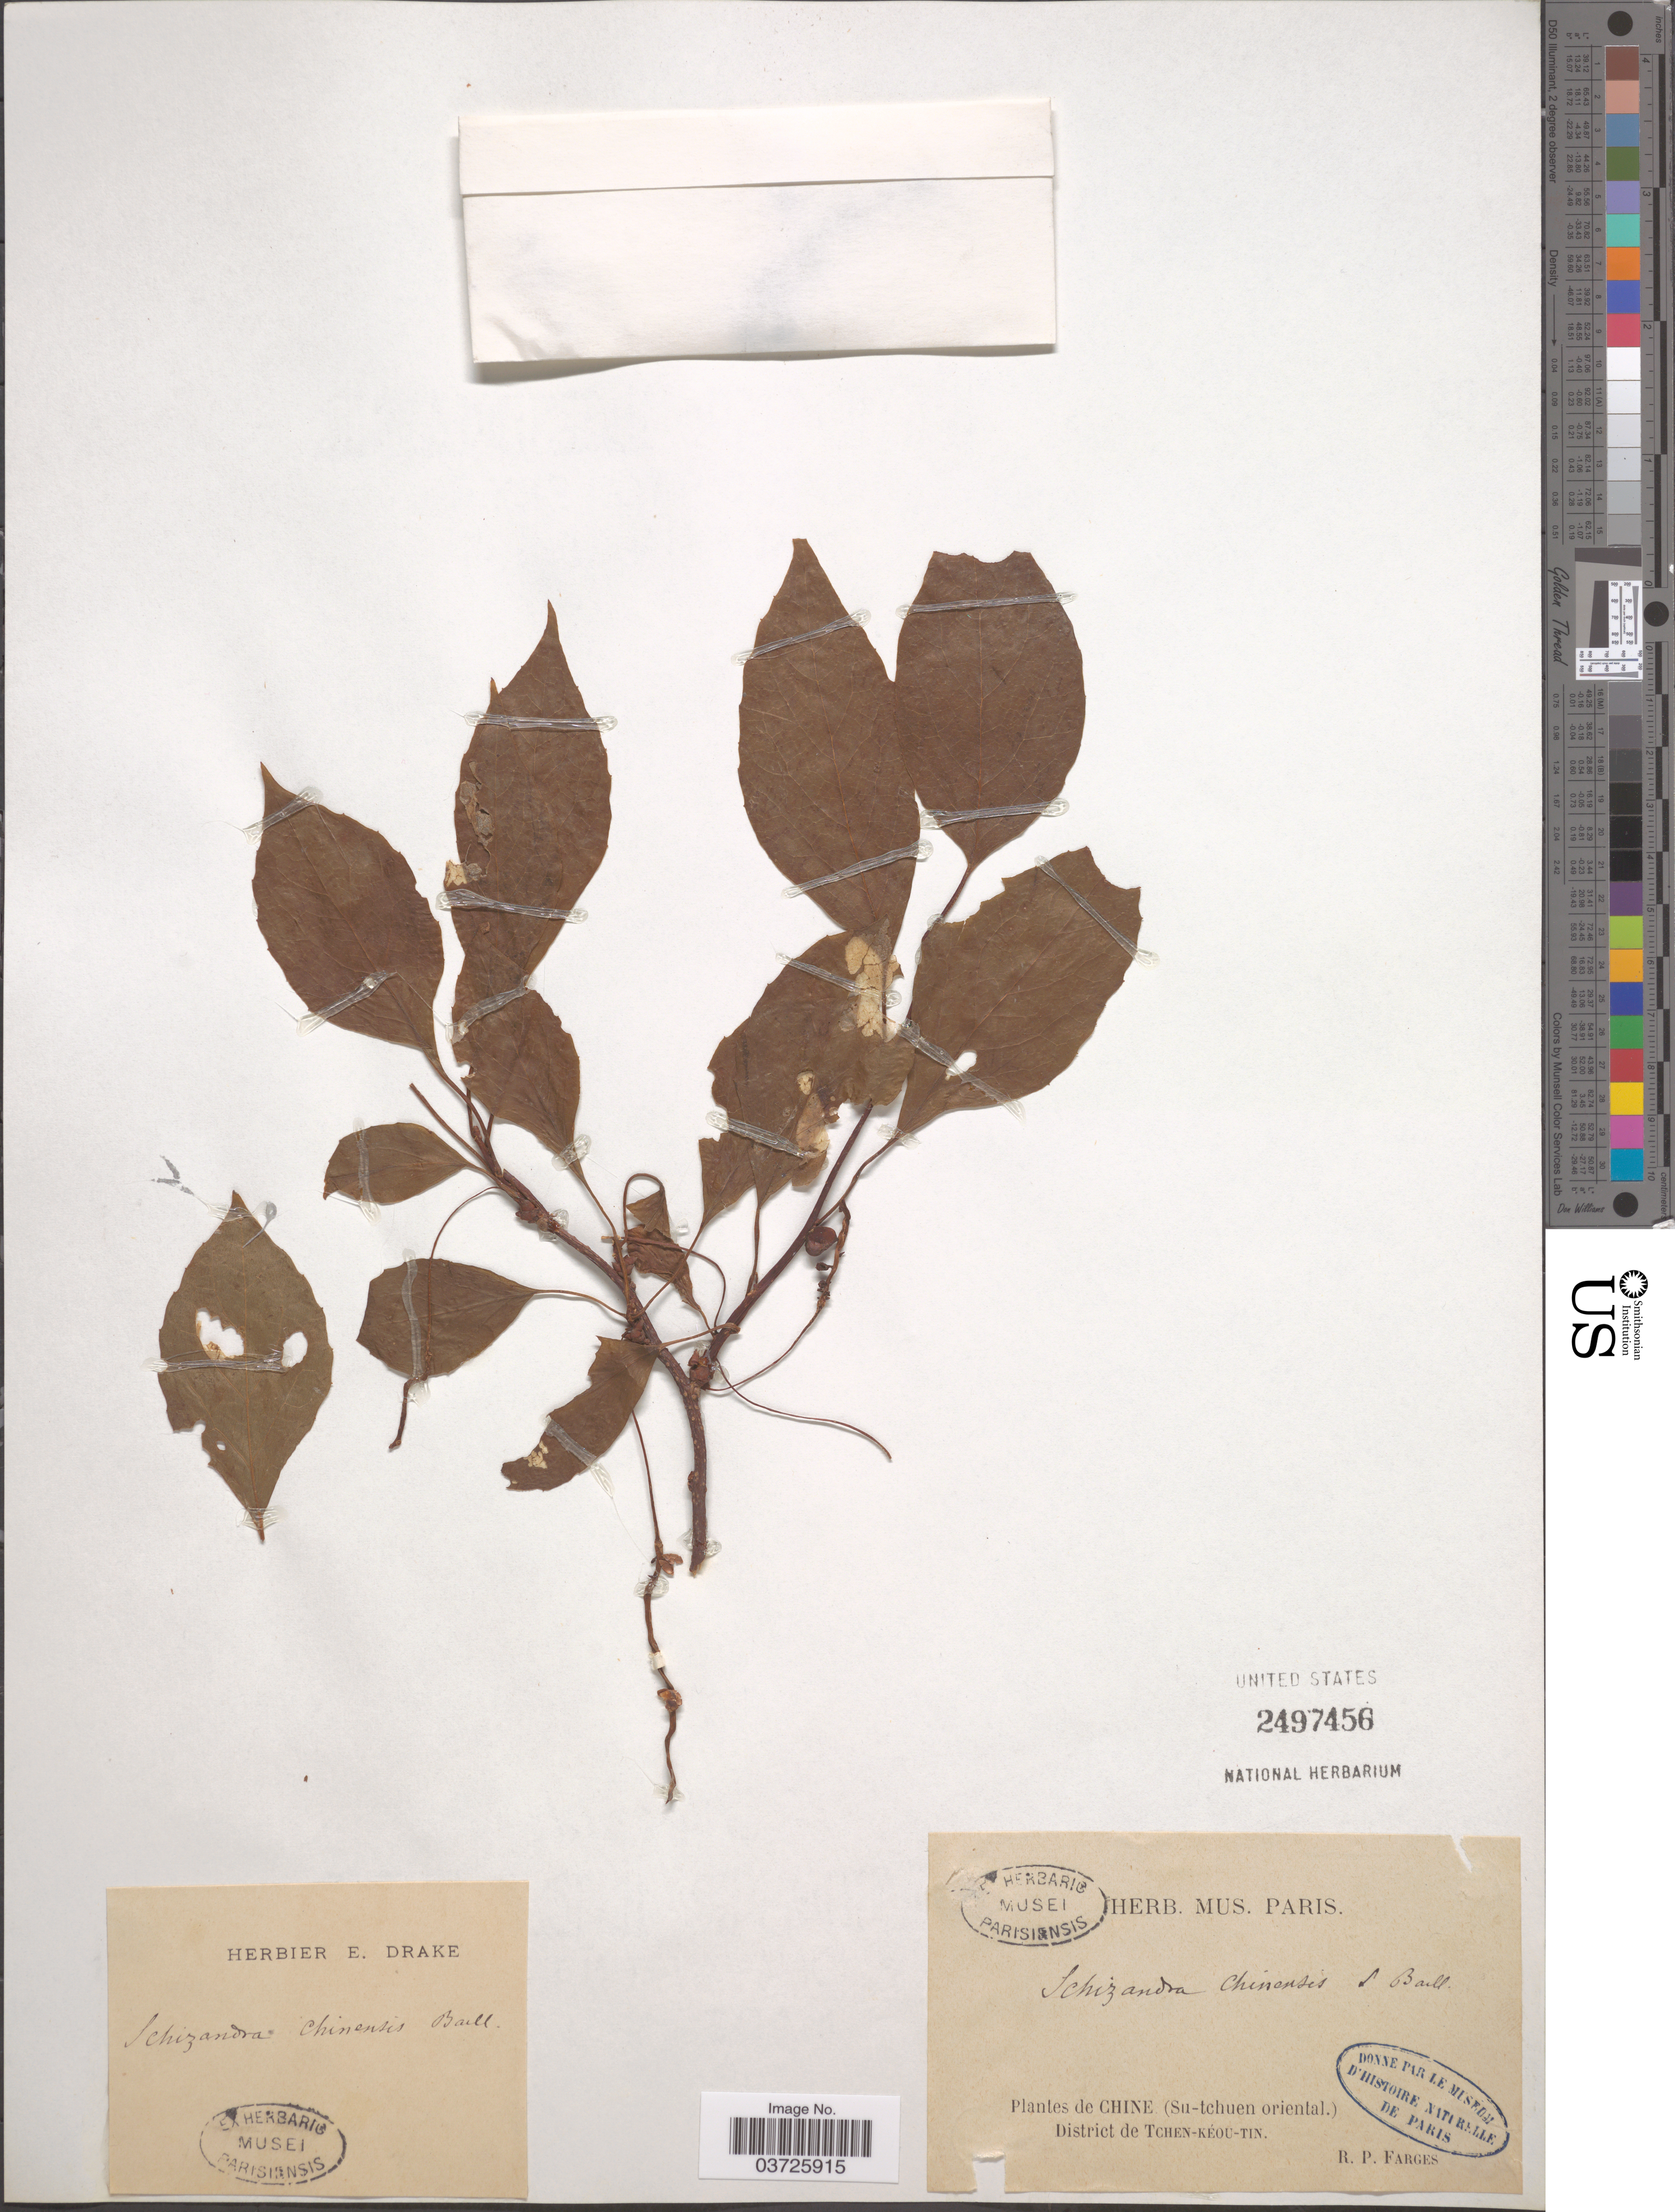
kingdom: Plantae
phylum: Tracheophyta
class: Magnoliopsida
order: Austrobaileyales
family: Schisandraceae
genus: Schisandra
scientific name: Schisandra chinensis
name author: (Turcz.) Baill.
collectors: R. Farges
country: China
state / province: Sichuan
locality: Su-tchuen oriental. District de Tchen-Kéou-Tin.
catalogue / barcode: US 2497456